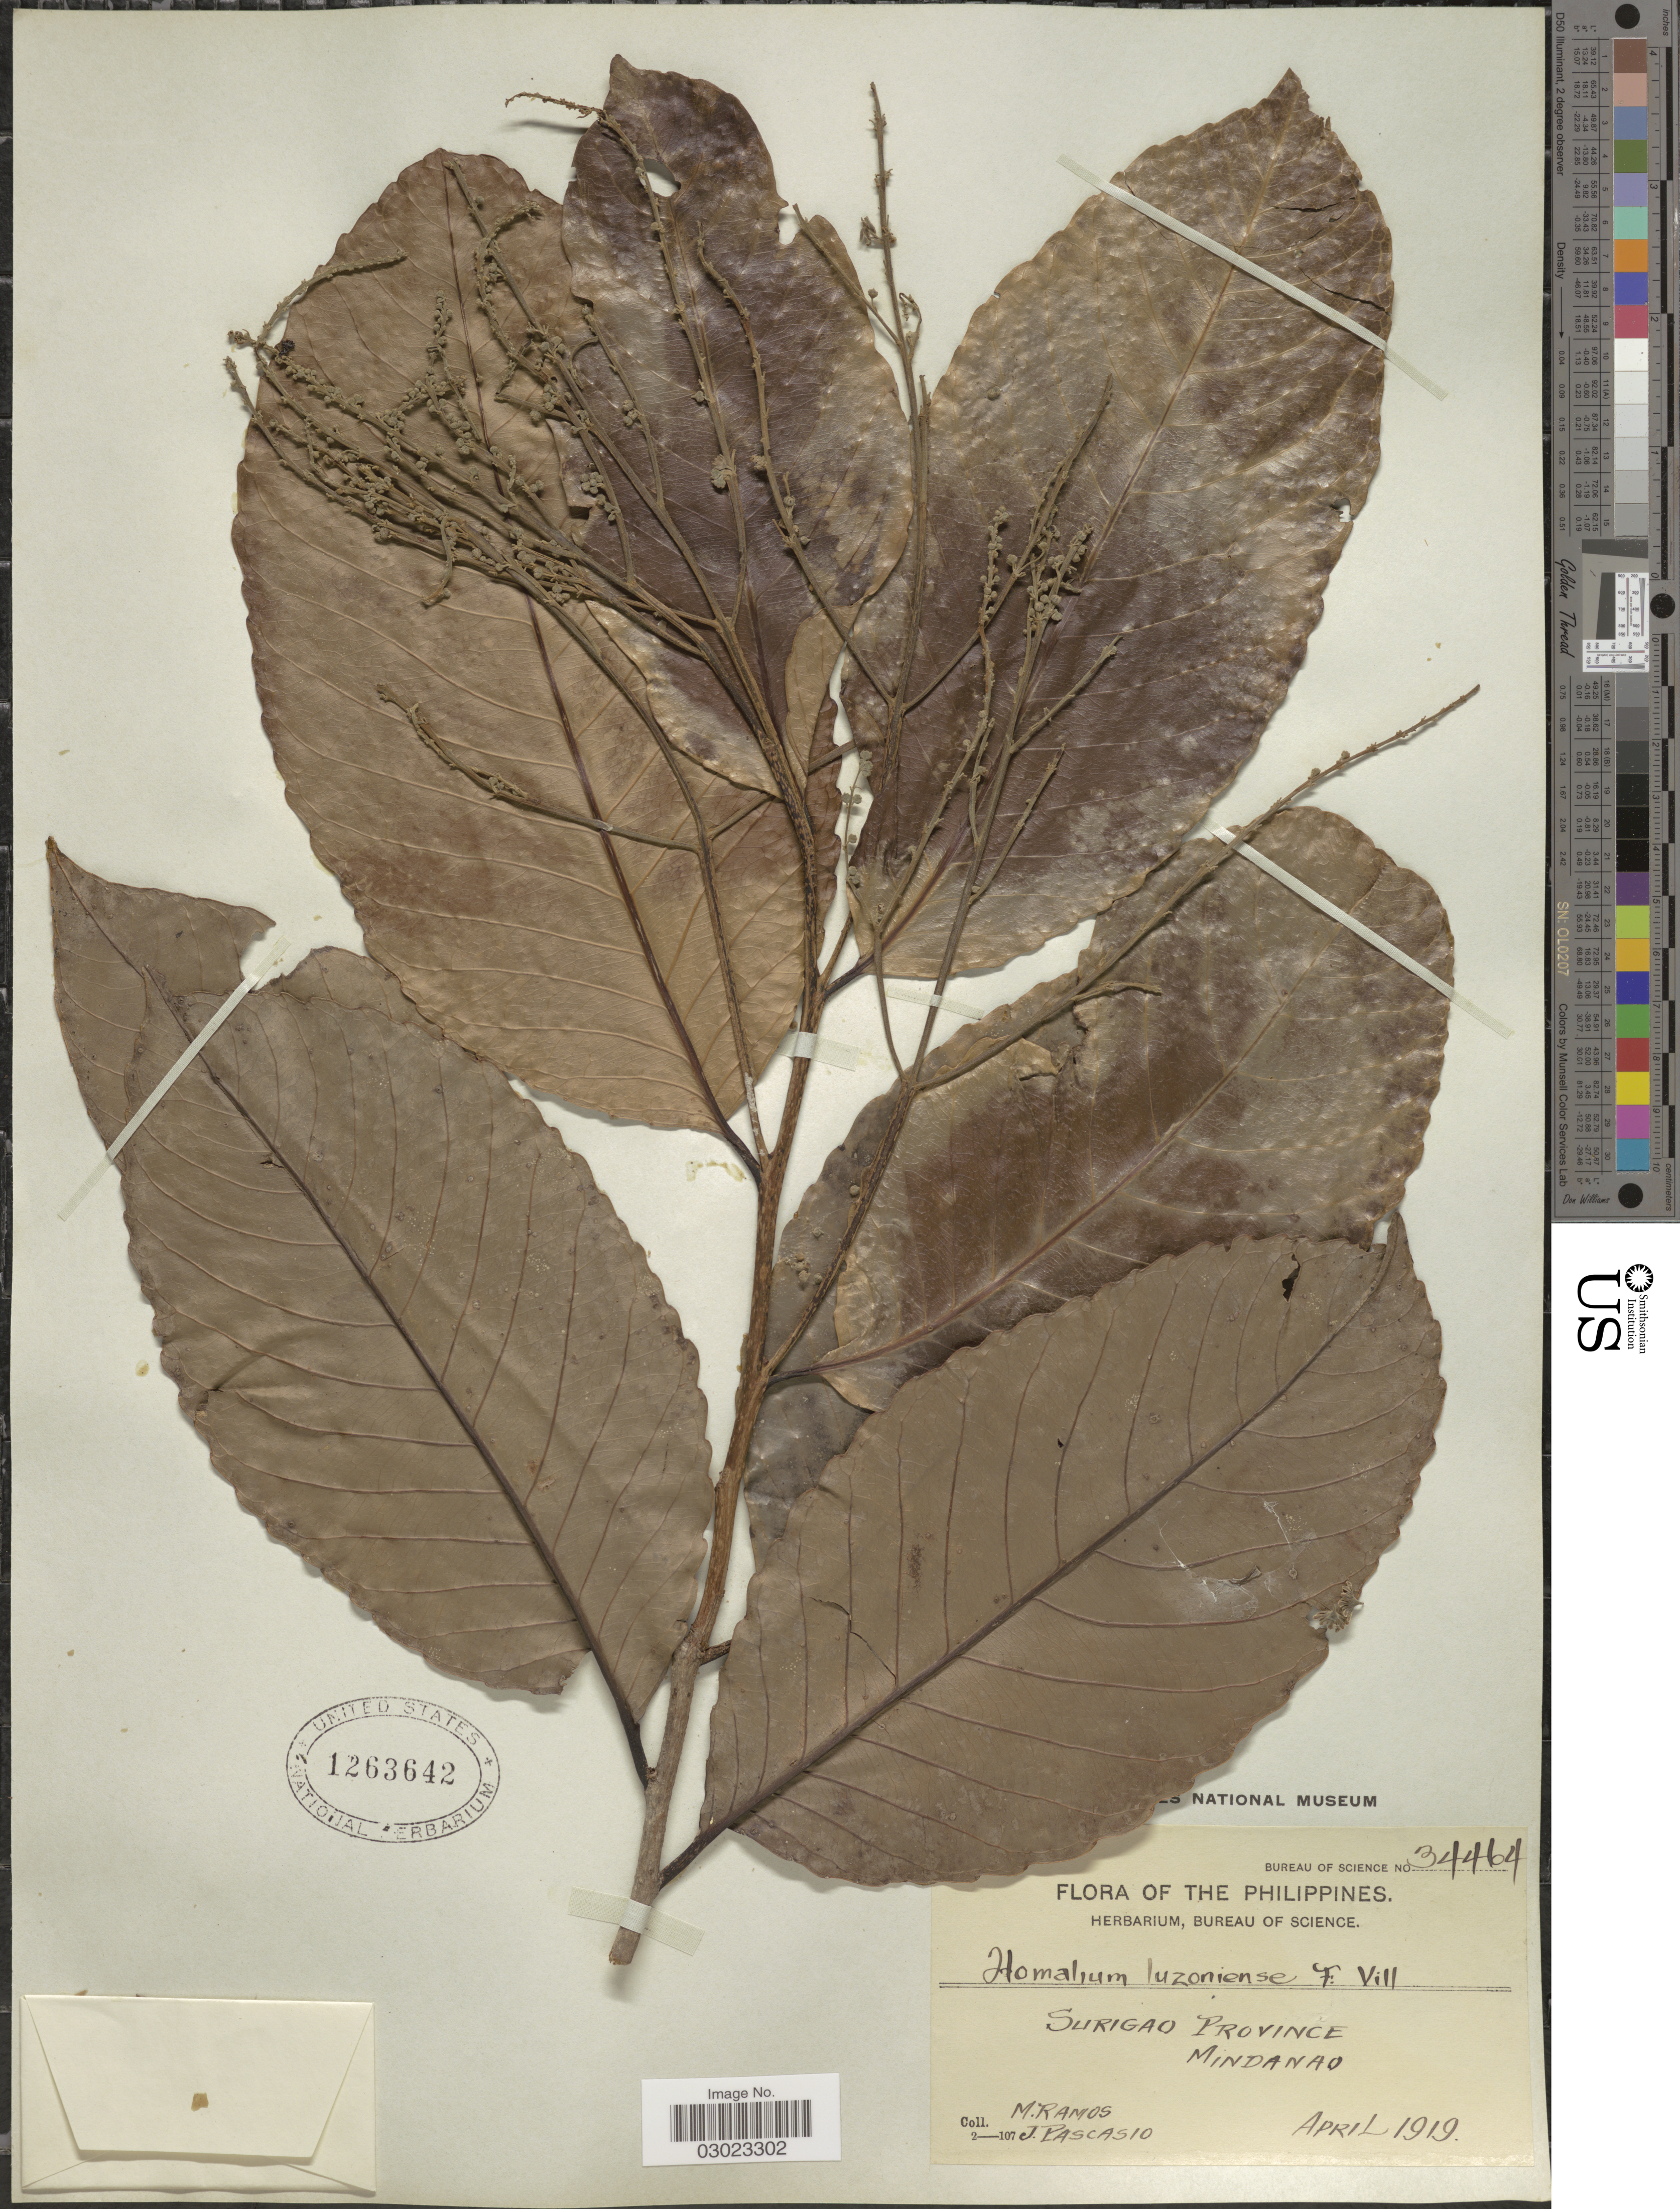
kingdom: Plantae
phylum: Tracheophyta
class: Magnoliopsida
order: Malpighiales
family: Salicaceae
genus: Homalium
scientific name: Homalium luzoniense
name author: Fern.-Vill.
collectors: M. Ramos & J. Pascasio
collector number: Bureau of Science 34464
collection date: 1919-04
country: Philippines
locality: Surigao Province, Mindanao.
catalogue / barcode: US 1263642